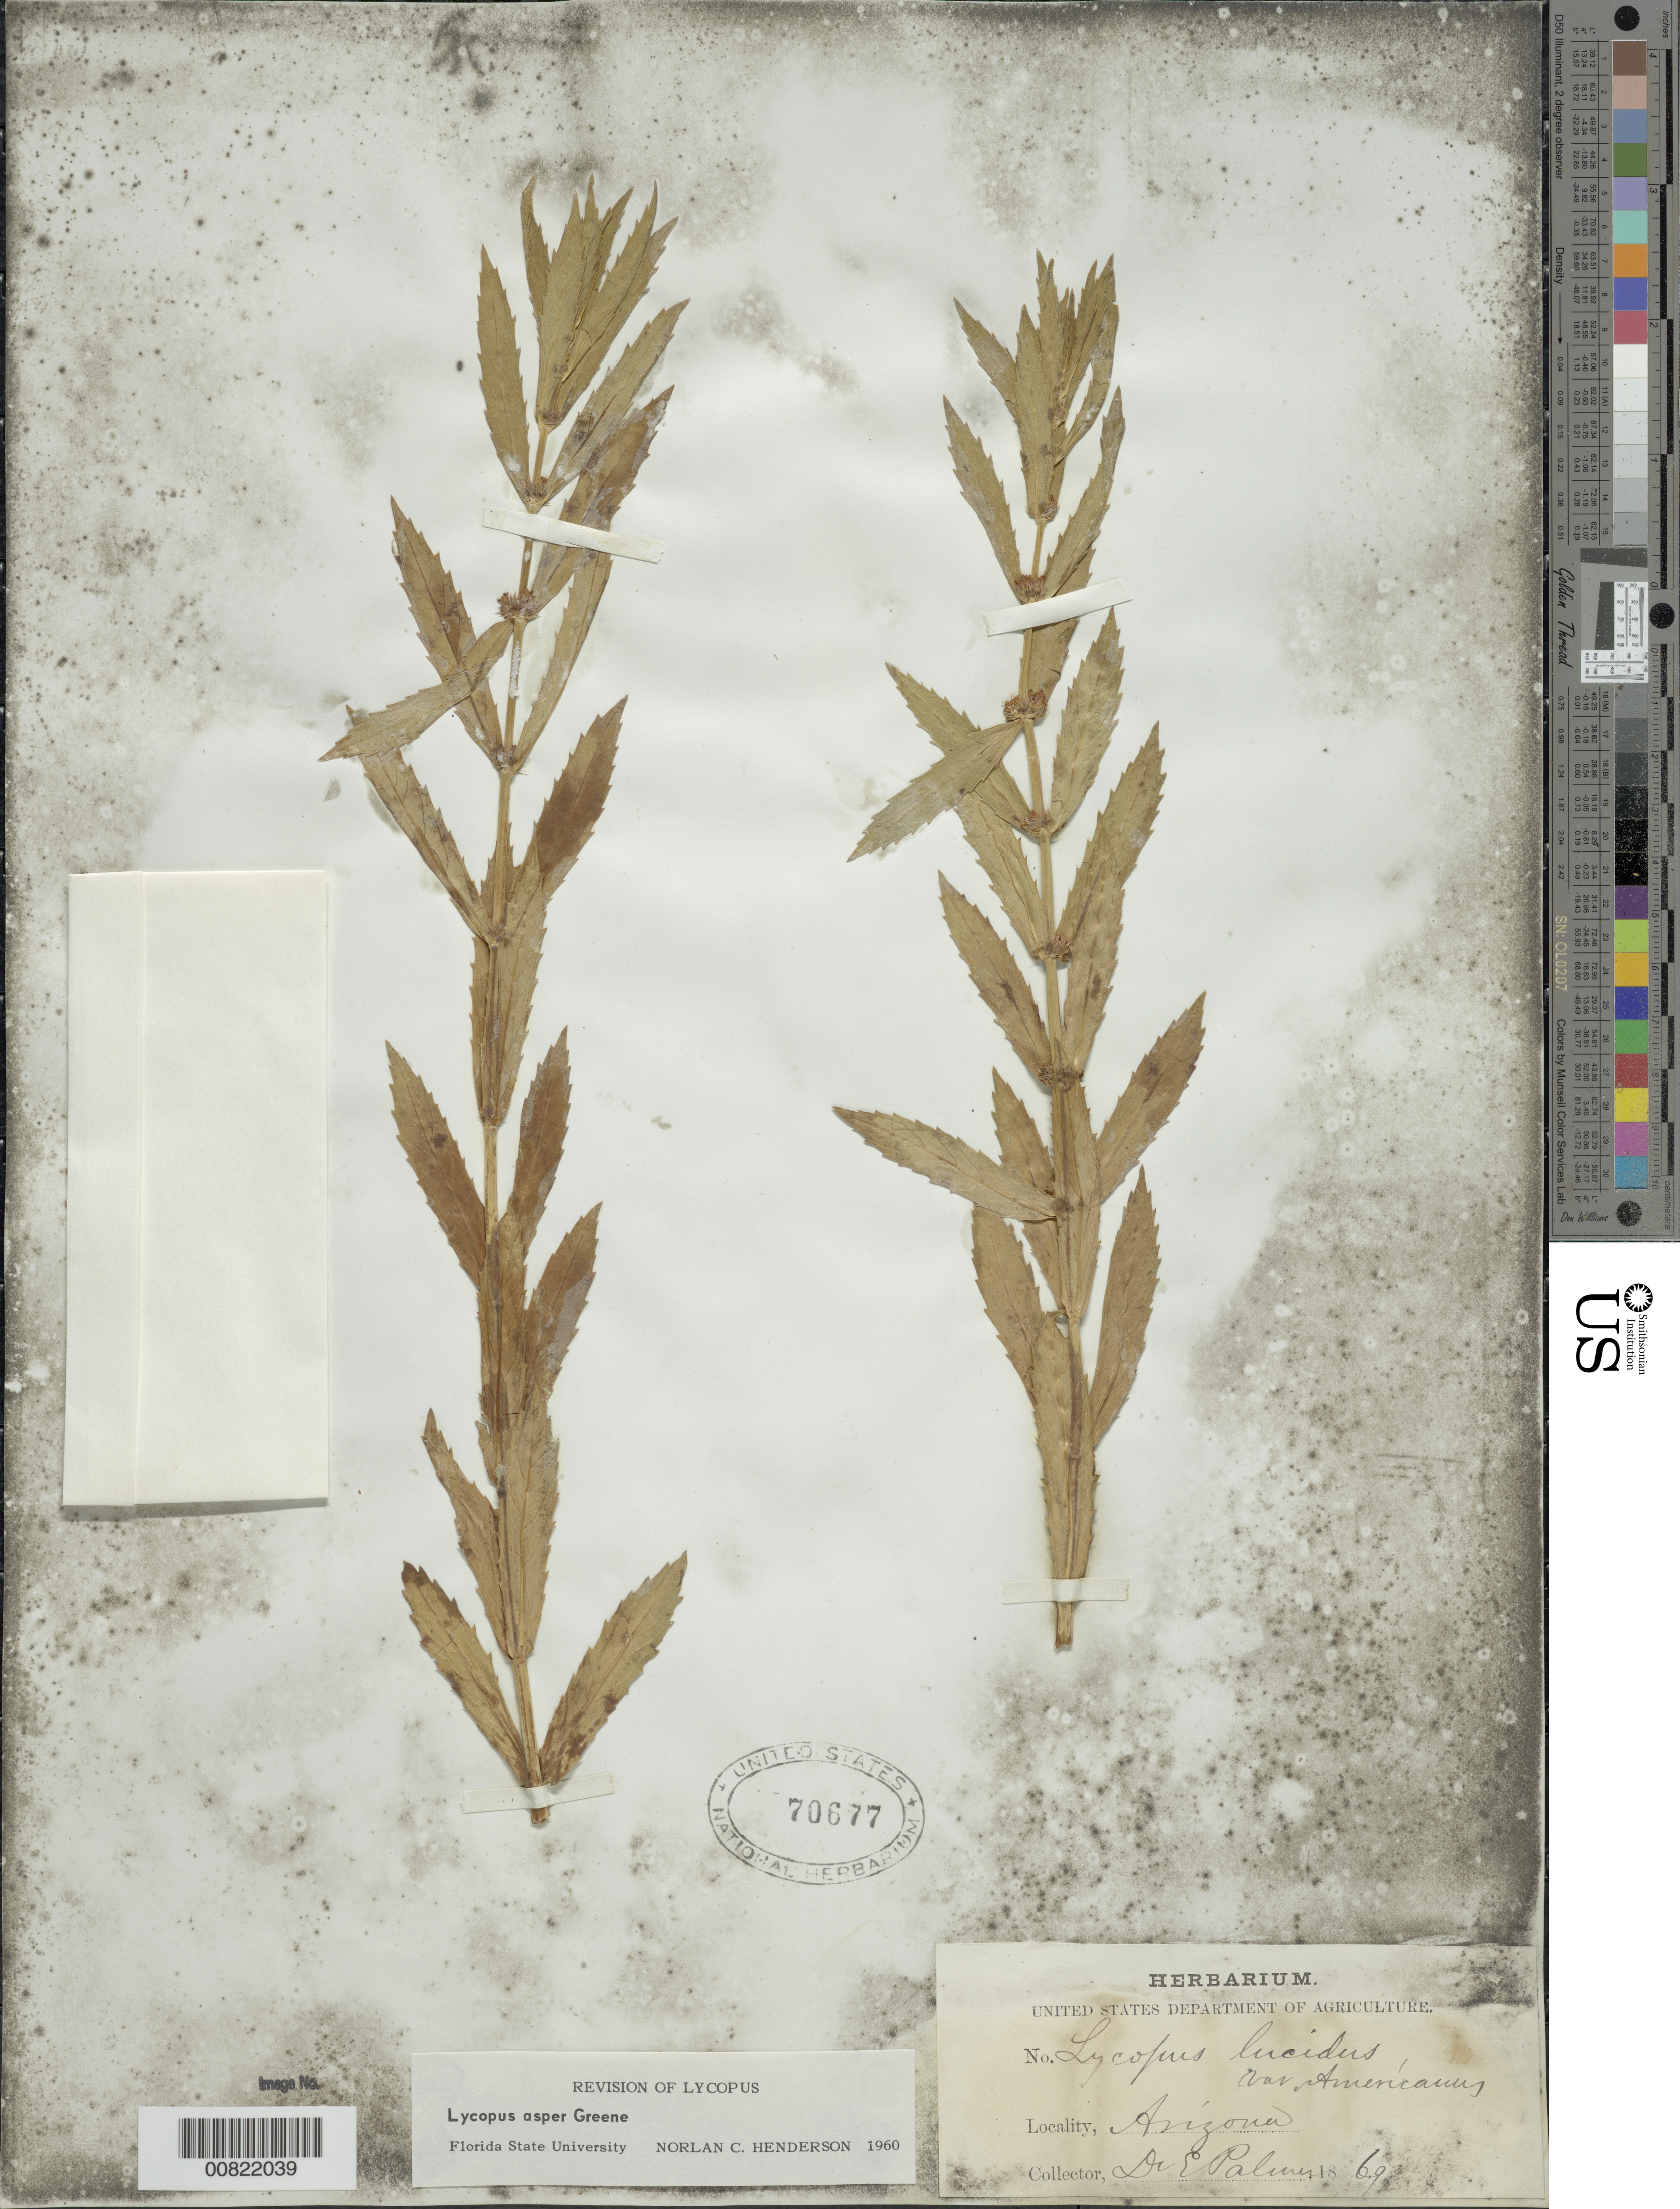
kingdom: Plantae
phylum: Tracheophyta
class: Magnoliopsida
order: Lamiales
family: Lamiaceae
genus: Lycopus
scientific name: Lycopus asper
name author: Greene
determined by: Henderson, N. C.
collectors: E. Palmer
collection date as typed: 1869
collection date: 1869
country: United States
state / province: Arizona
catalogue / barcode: US 70677